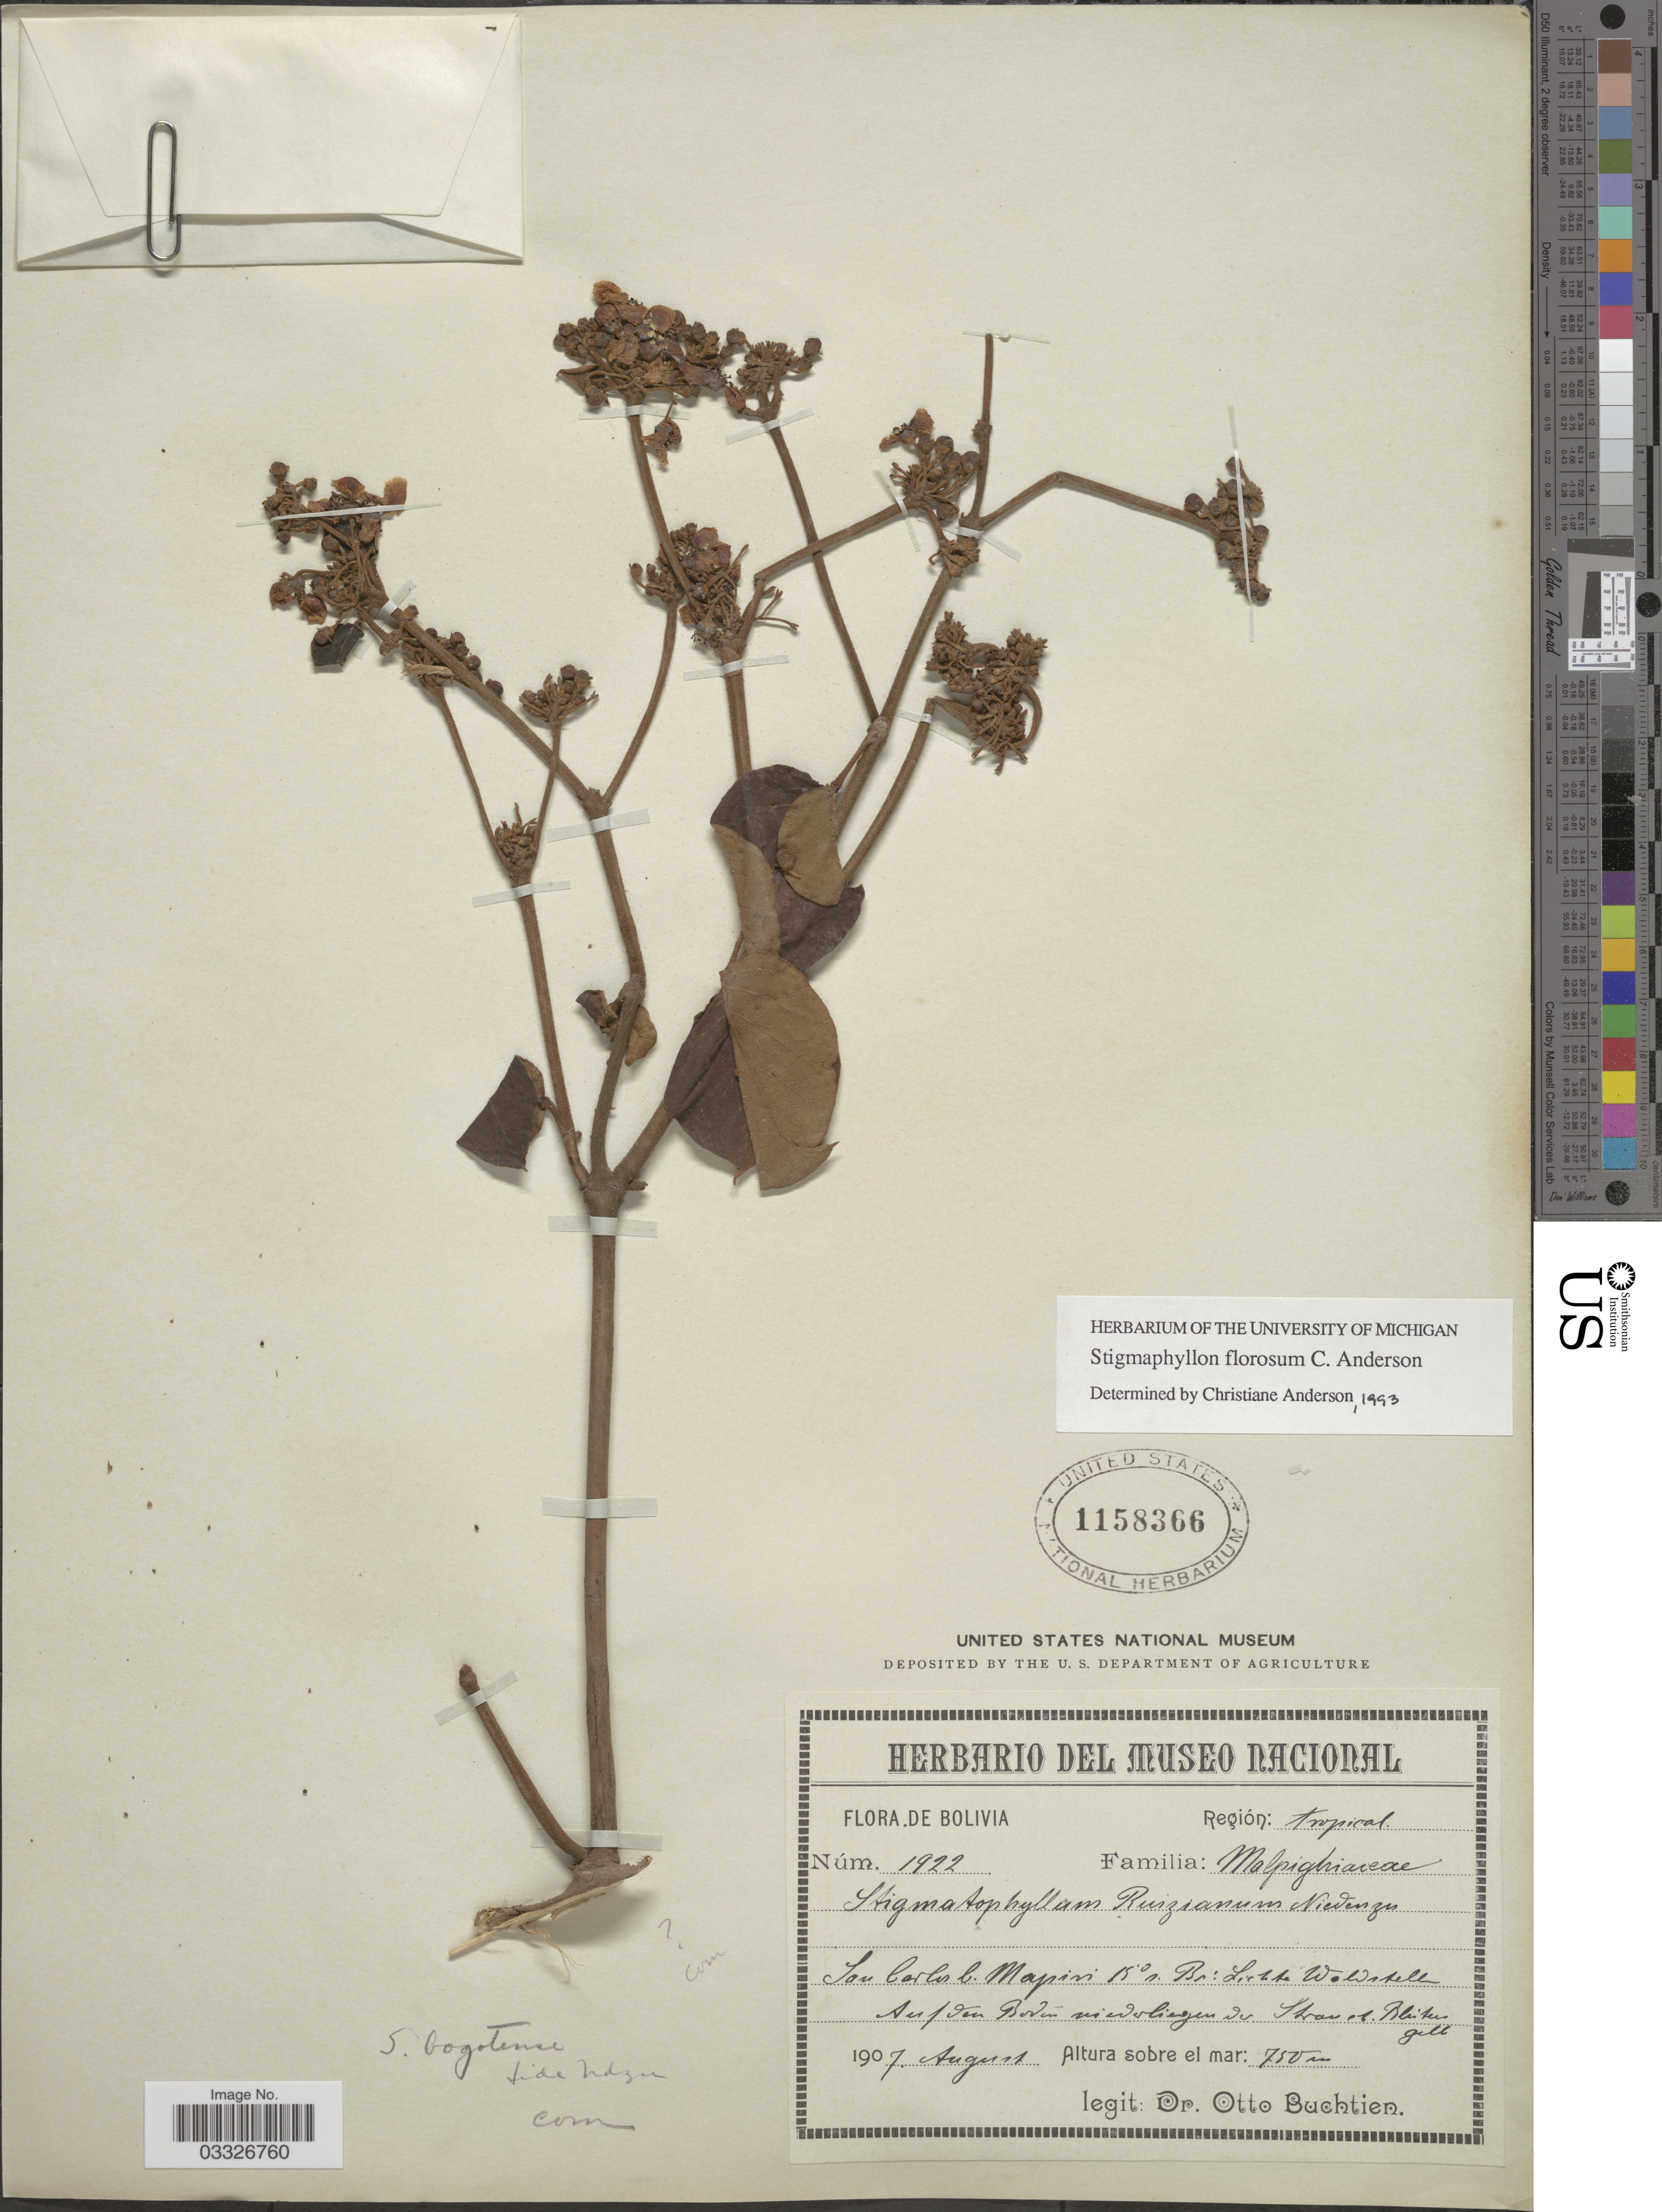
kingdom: Plantae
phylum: Tracheophyta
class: Magnoliopsida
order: Malpighiales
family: Malpighiaceae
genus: Stigmaphyllon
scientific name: Stigmaphyllon florosum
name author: C.E. Anderson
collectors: O. Buchtien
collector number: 1922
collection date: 1907-08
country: Bolivia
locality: Región: tropical. San Carlos l. Mapiri 15°s. Br.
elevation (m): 750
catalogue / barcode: US 1158366